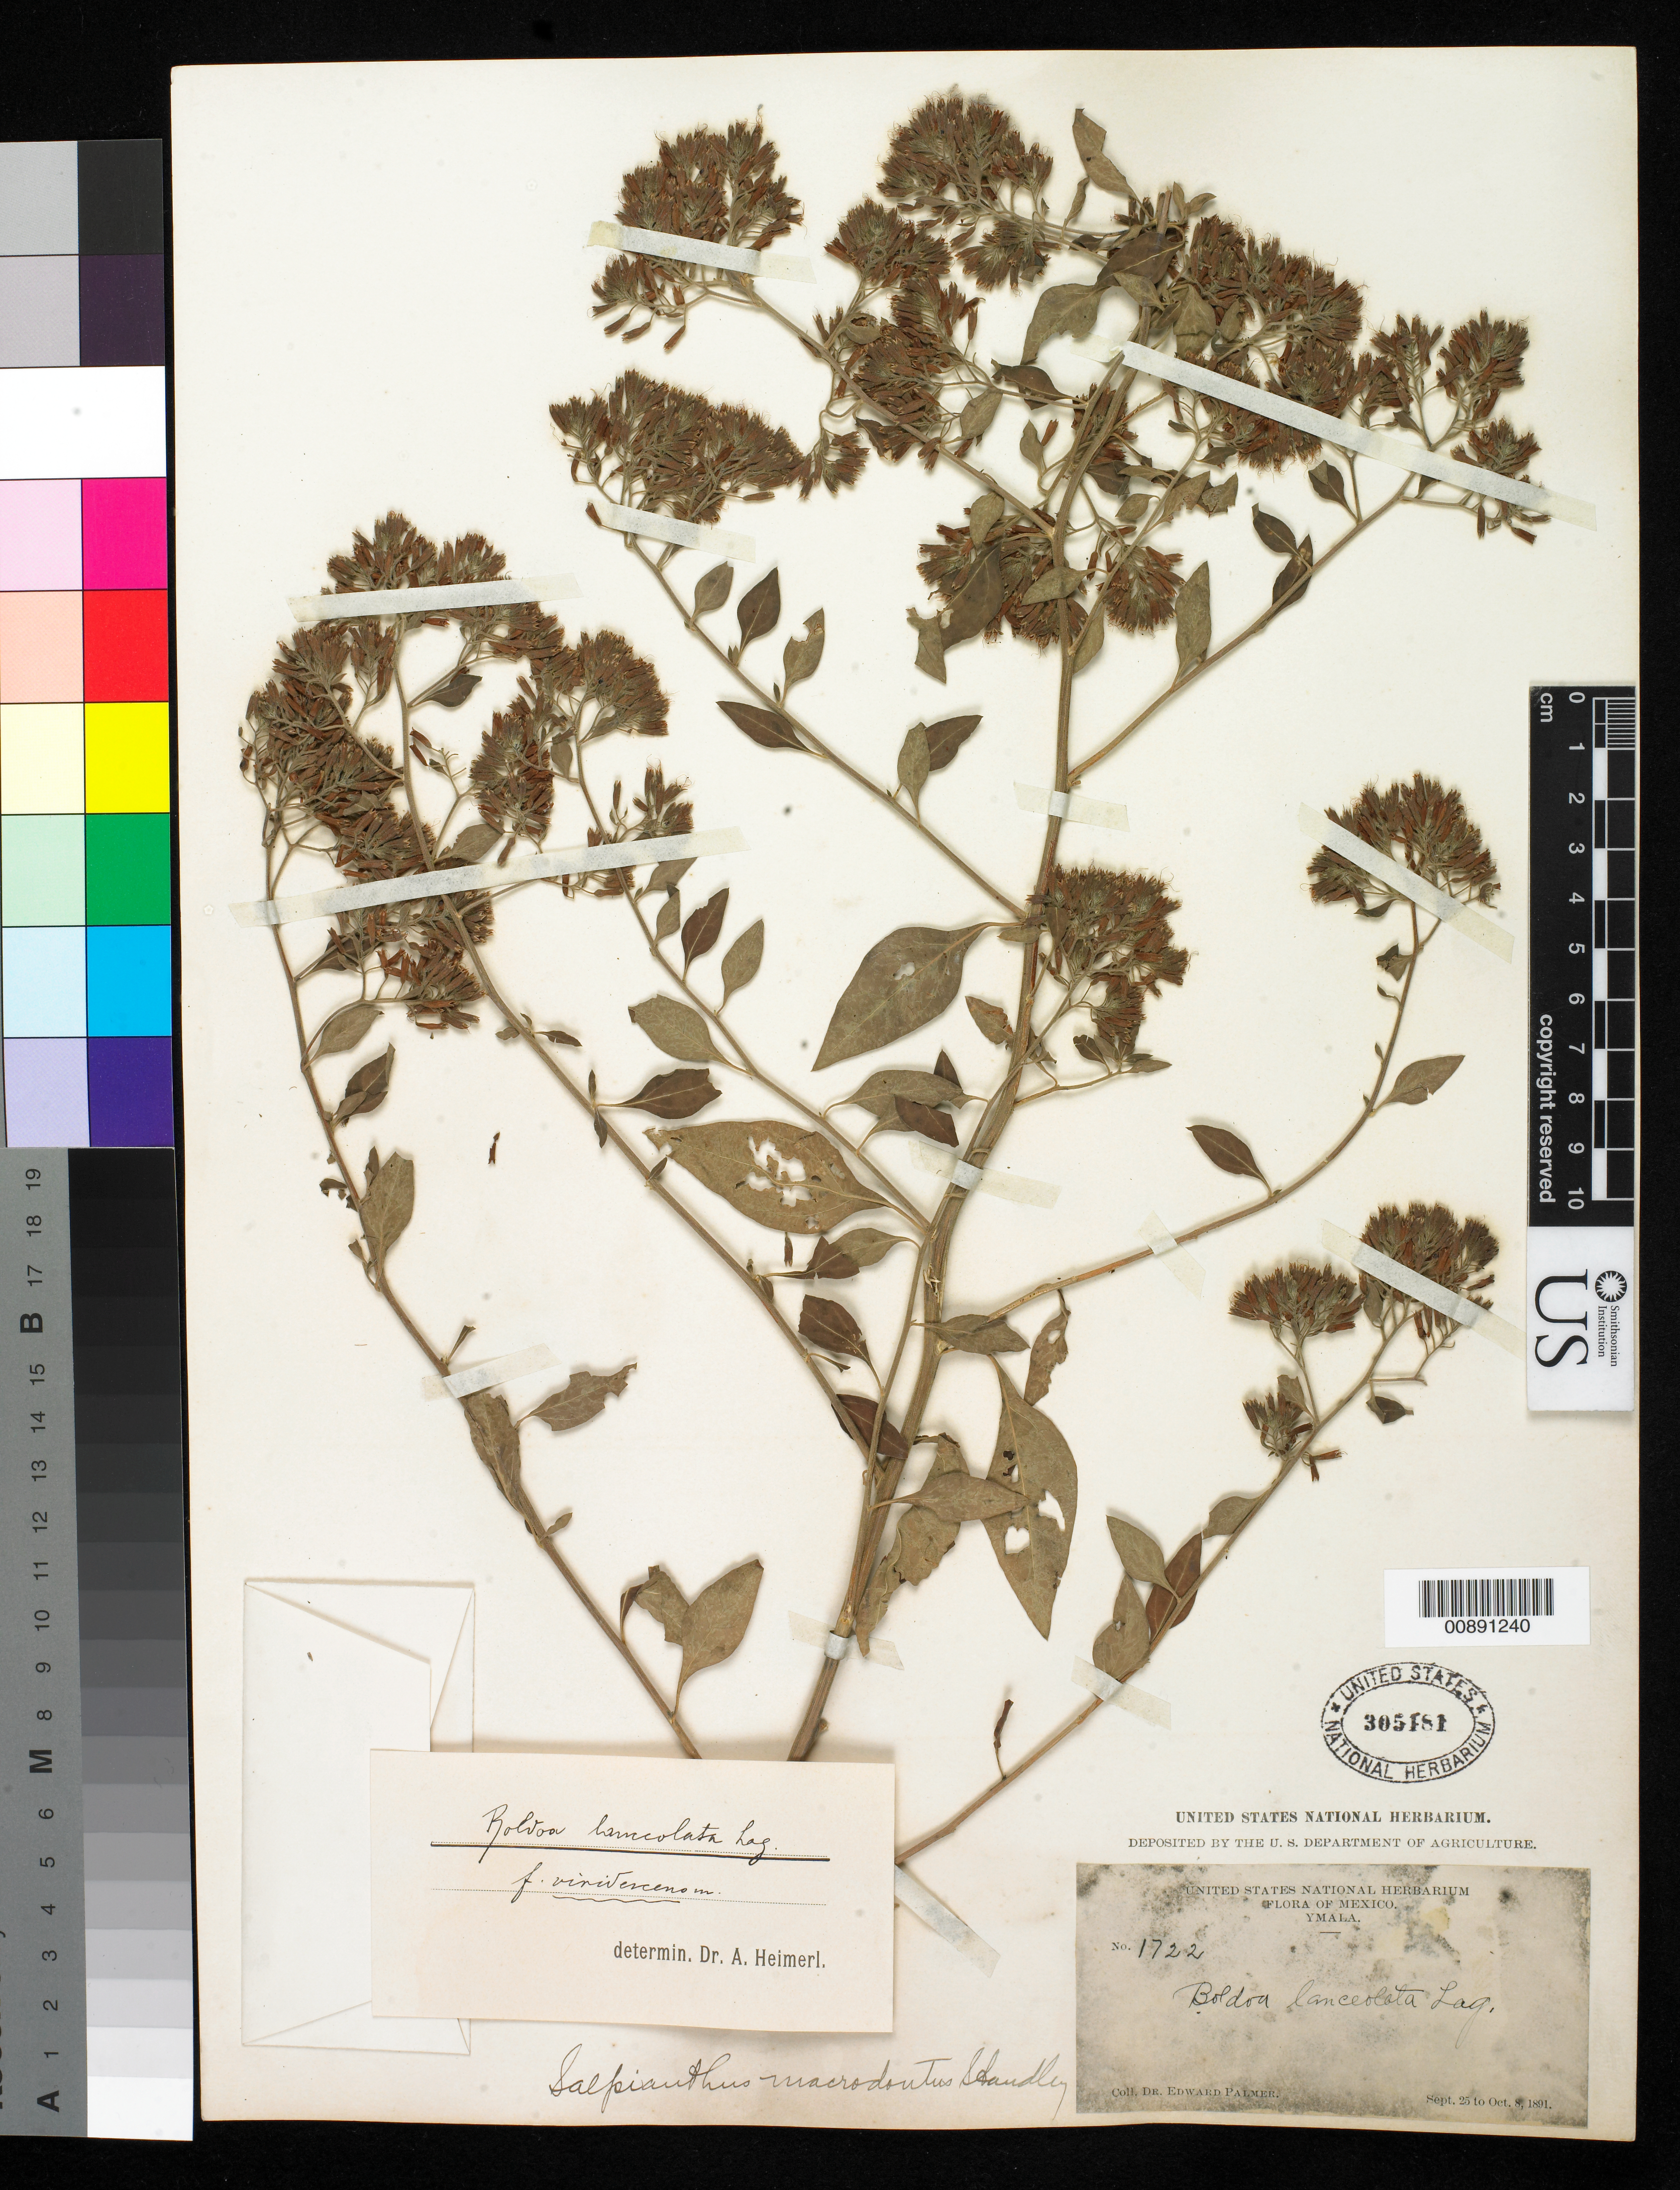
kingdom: Plantae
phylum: Tracheophyta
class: Magnoliopsida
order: Caryophyllales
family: Nyctaginaceae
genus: Salpianthus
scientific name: Salpianthus macrodontus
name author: Standl.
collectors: E. Palmer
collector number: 1722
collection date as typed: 25 Sep 1891 to 08 Oct 1891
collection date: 1891-09-25/1891-10-08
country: Mexico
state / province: Sinaloa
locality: Ymala, Sinaloa.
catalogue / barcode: US 305181